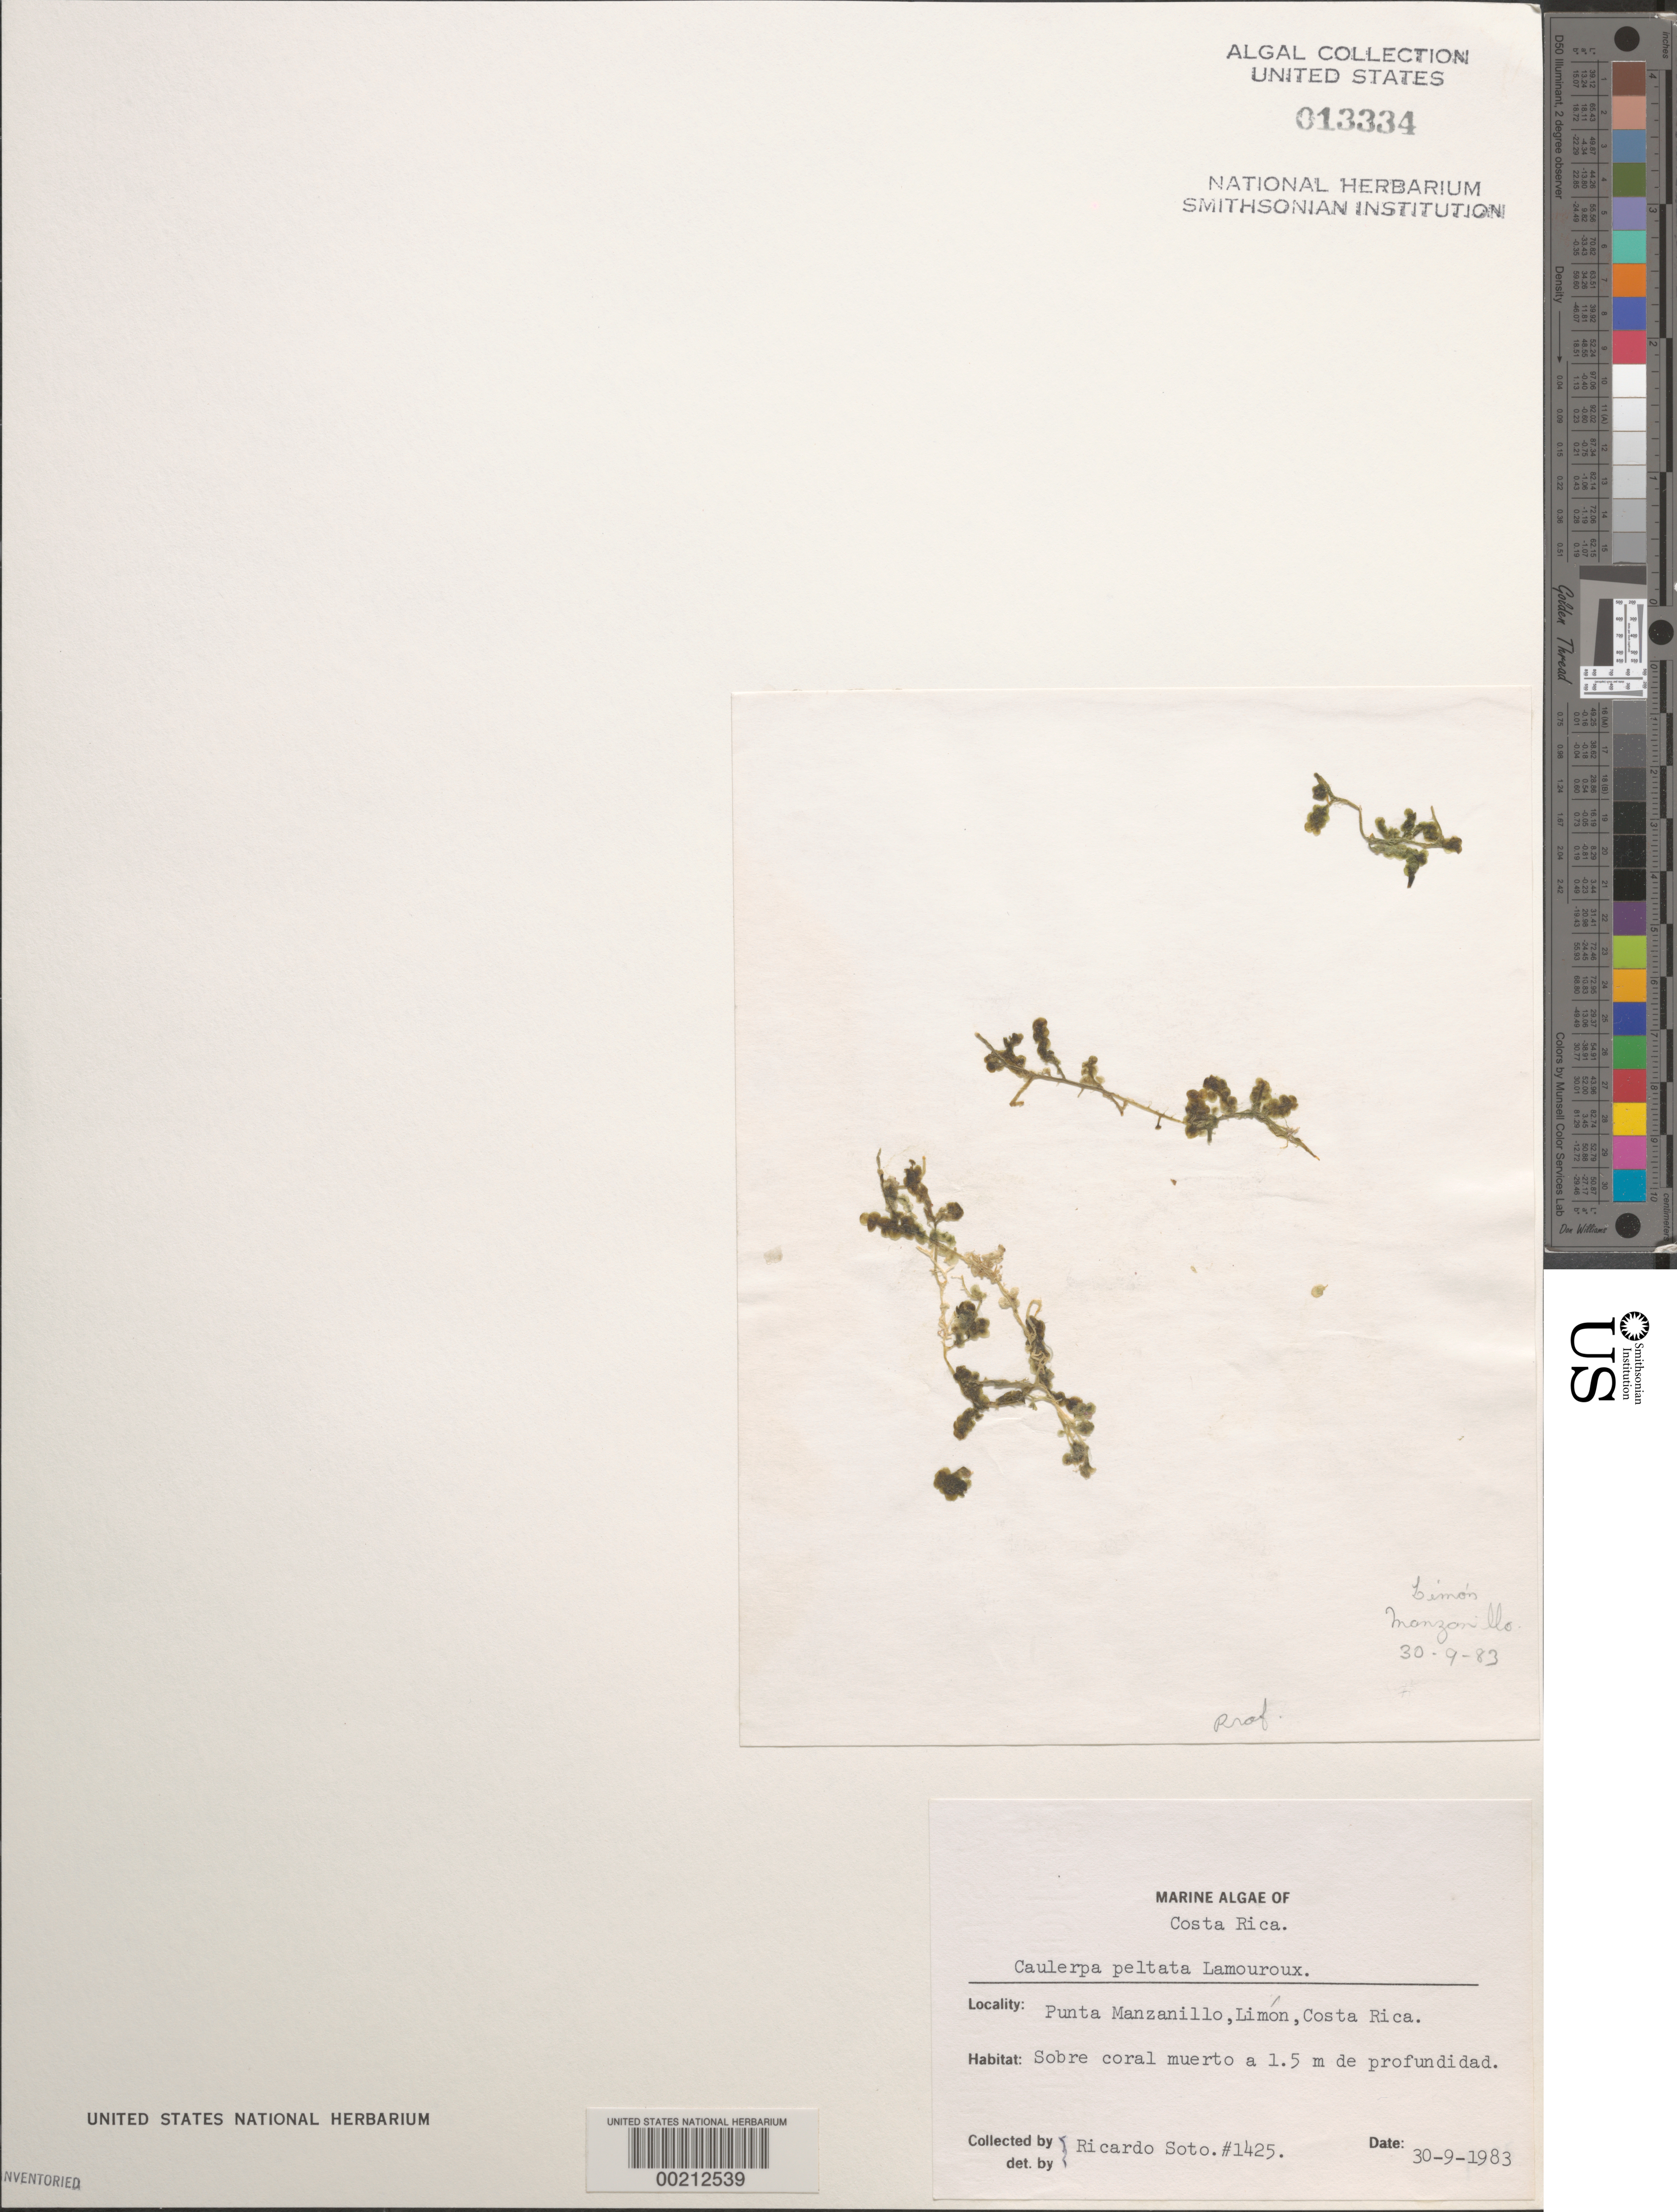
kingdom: Plantae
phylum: Chlorophyta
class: Ulvophyceae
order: Cladophorales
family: Cladophoraceae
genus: Cladophora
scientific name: Cladophora glomerata var. crassior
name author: (C. Agardh) C. Hoek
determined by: Algae name updating Project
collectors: R. Soto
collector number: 1425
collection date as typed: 30 Sep 1983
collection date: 1983-09-30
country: Costa Rica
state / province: Limón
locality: Punta Manzanillo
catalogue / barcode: US 13334